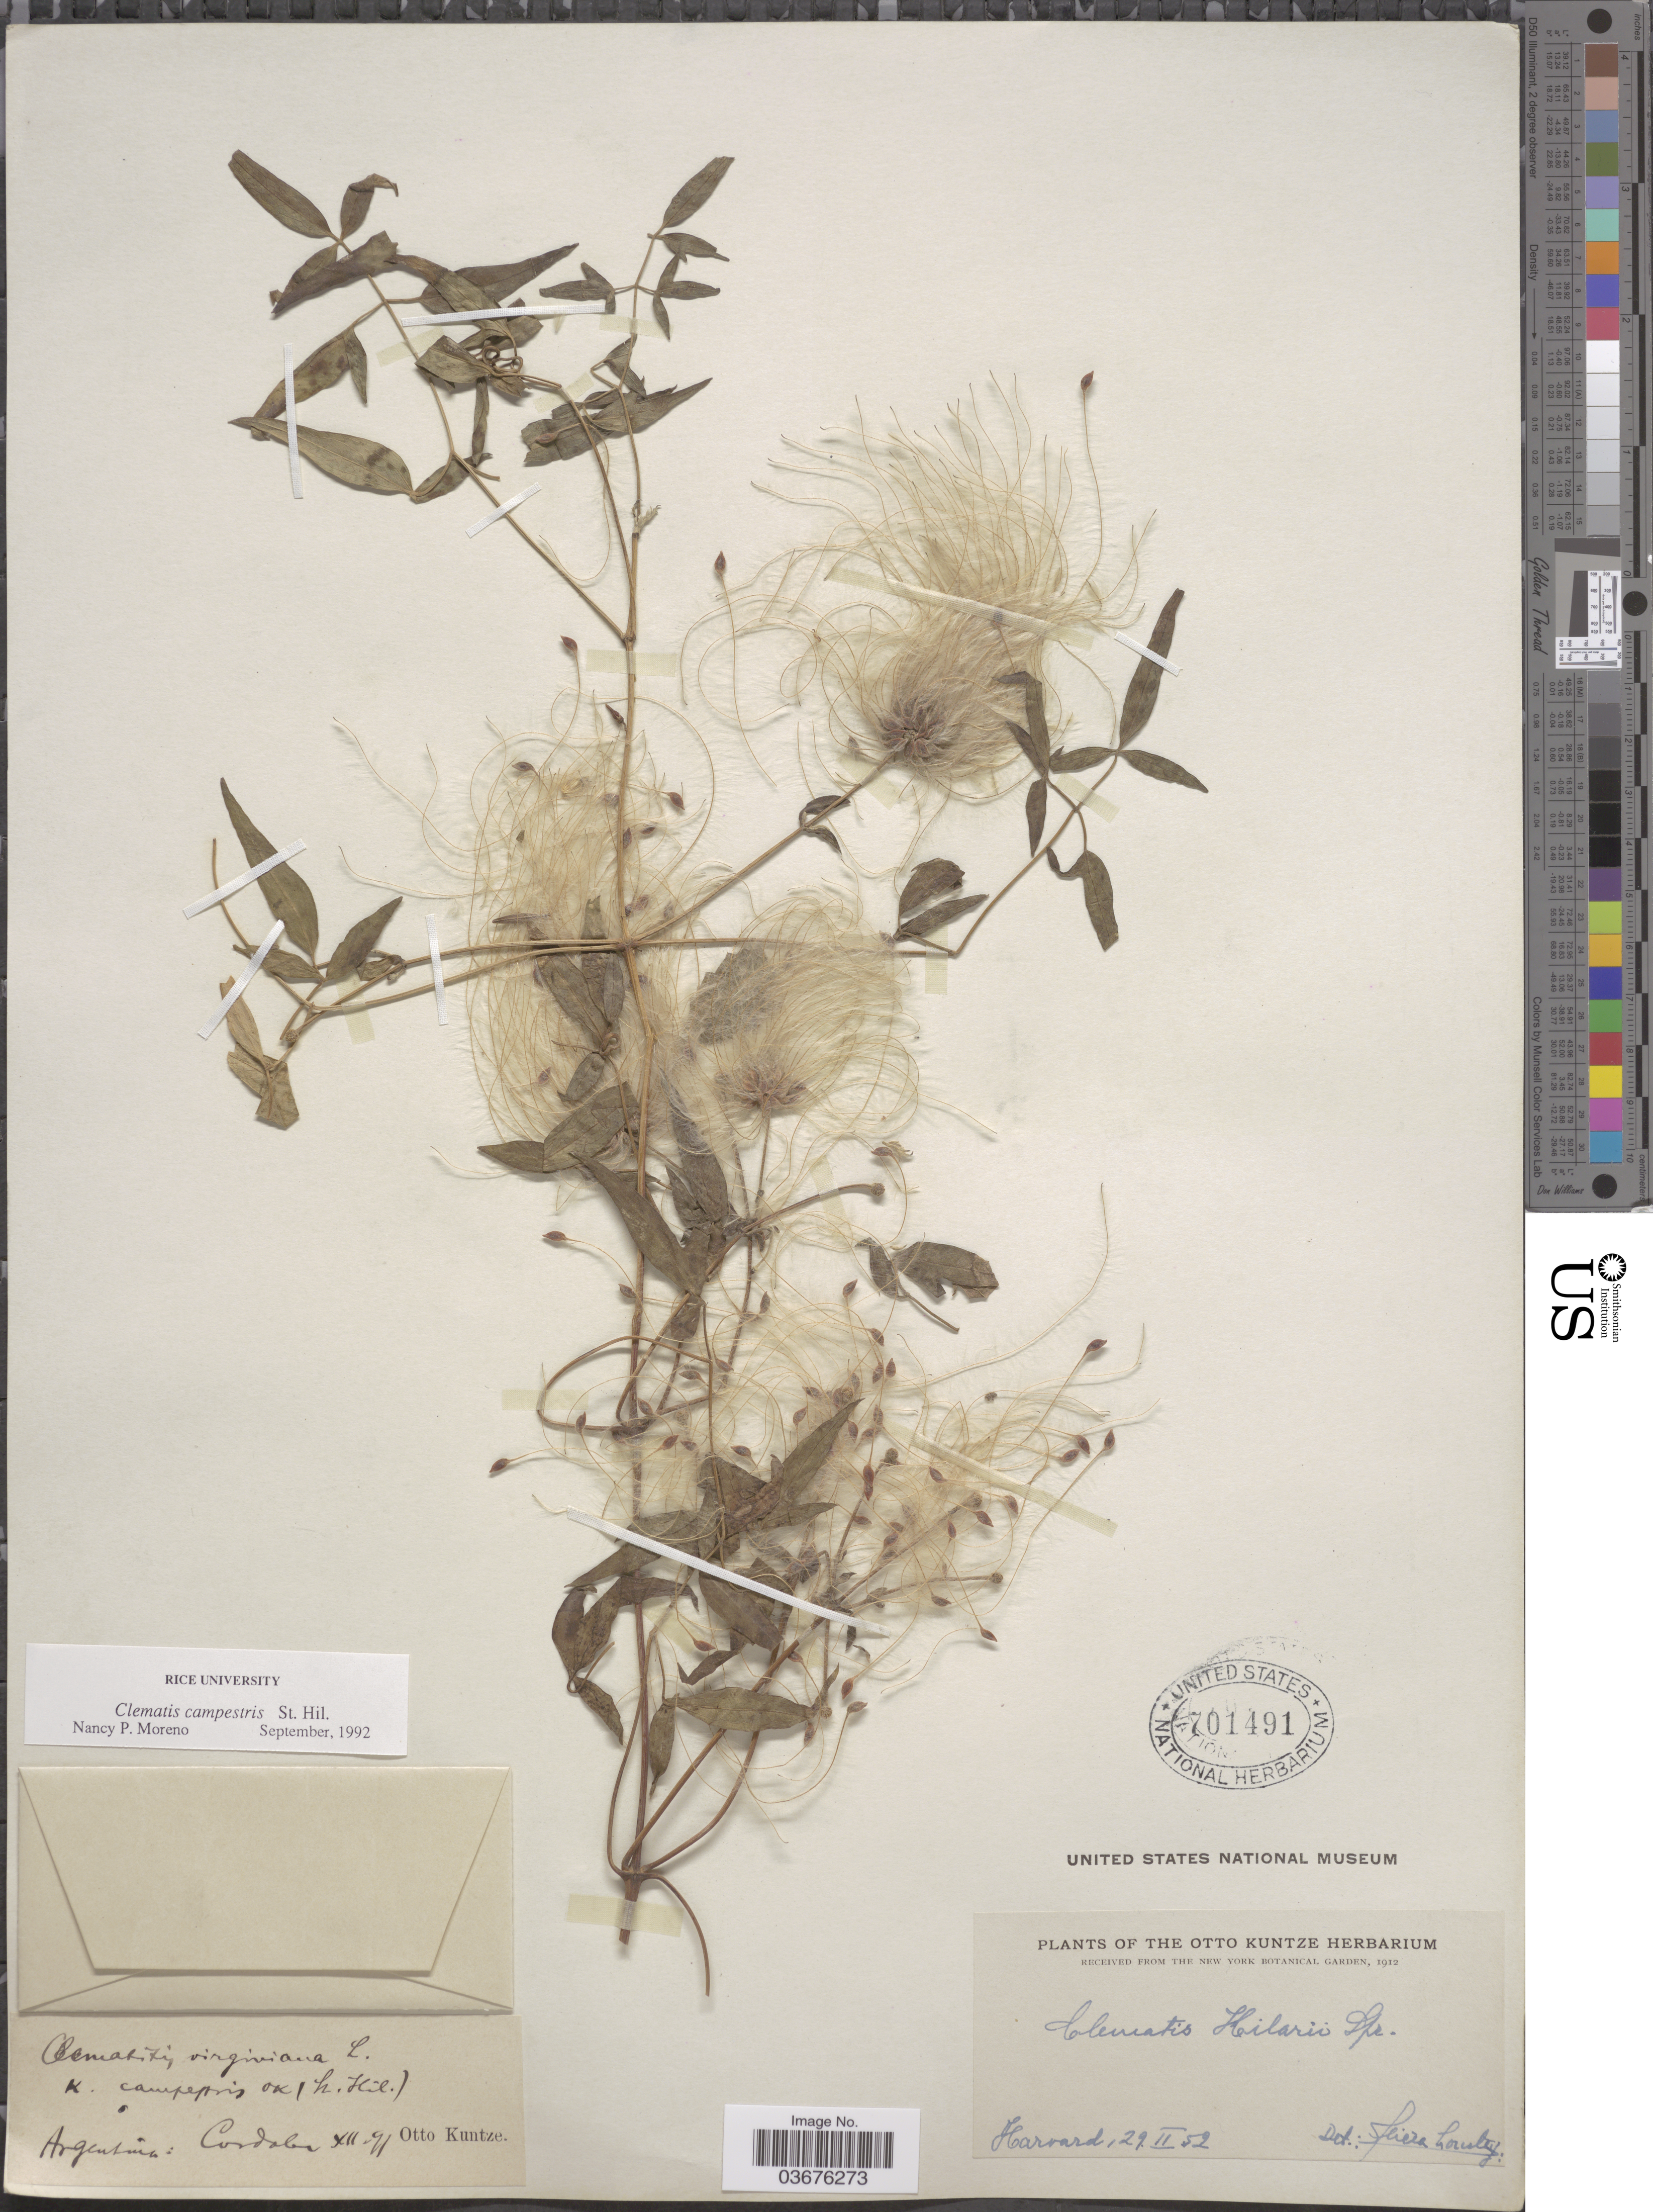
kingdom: Plantae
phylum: Tracheophyta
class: Magnoliopsida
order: Ranunculales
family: Ranunculaceae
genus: Clematis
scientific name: Clematis campestris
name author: A. St.-Hil.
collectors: C.E.O. Kuntze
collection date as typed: Transcribed d/m/y: /12/91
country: Argentina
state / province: Cordoba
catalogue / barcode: US 701491